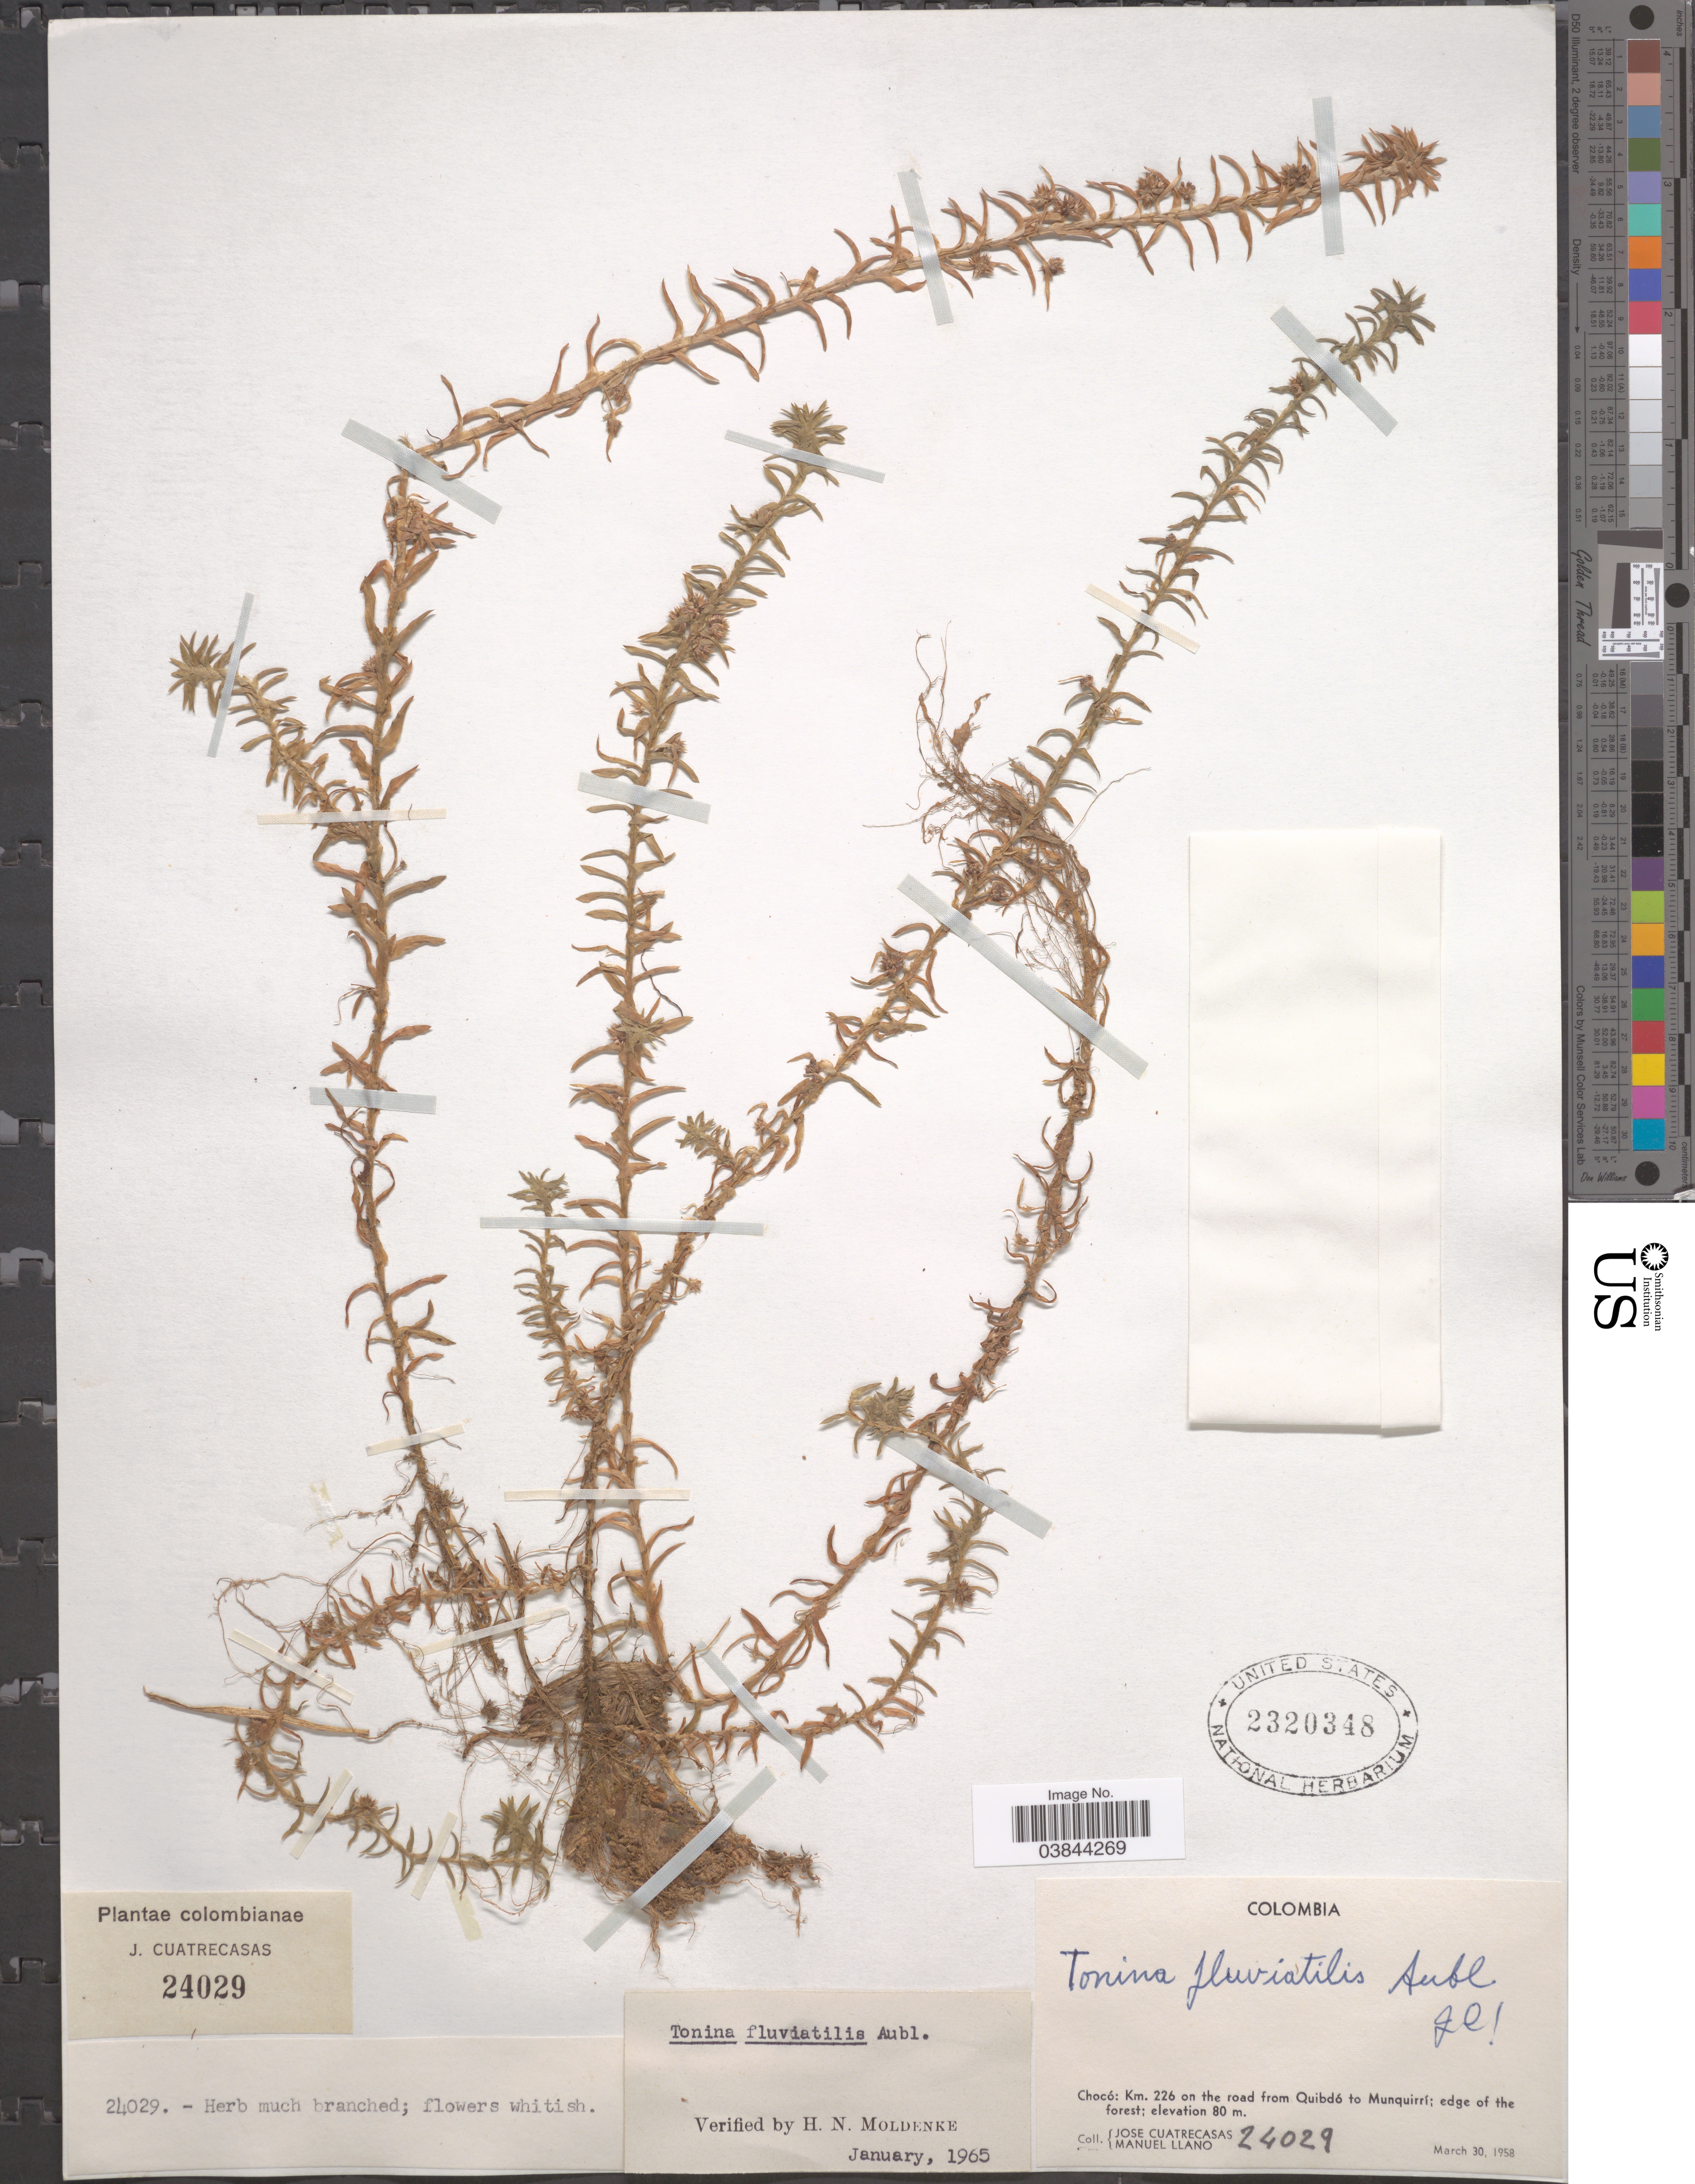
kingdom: Plantae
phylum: Tracheophyta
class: Liliopsida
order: Poales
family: Eriocaulaceae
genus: Tonina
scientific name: Tonina fluviatilis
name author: Aubl.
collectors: J. Cuatrecasas & M. Llano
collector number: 24029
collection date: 1958-03-30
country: Colombia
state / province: Chocó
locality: Km. 226 on the road from Quibdó to Munquirrí.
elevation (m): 80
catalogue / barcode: US 2320348